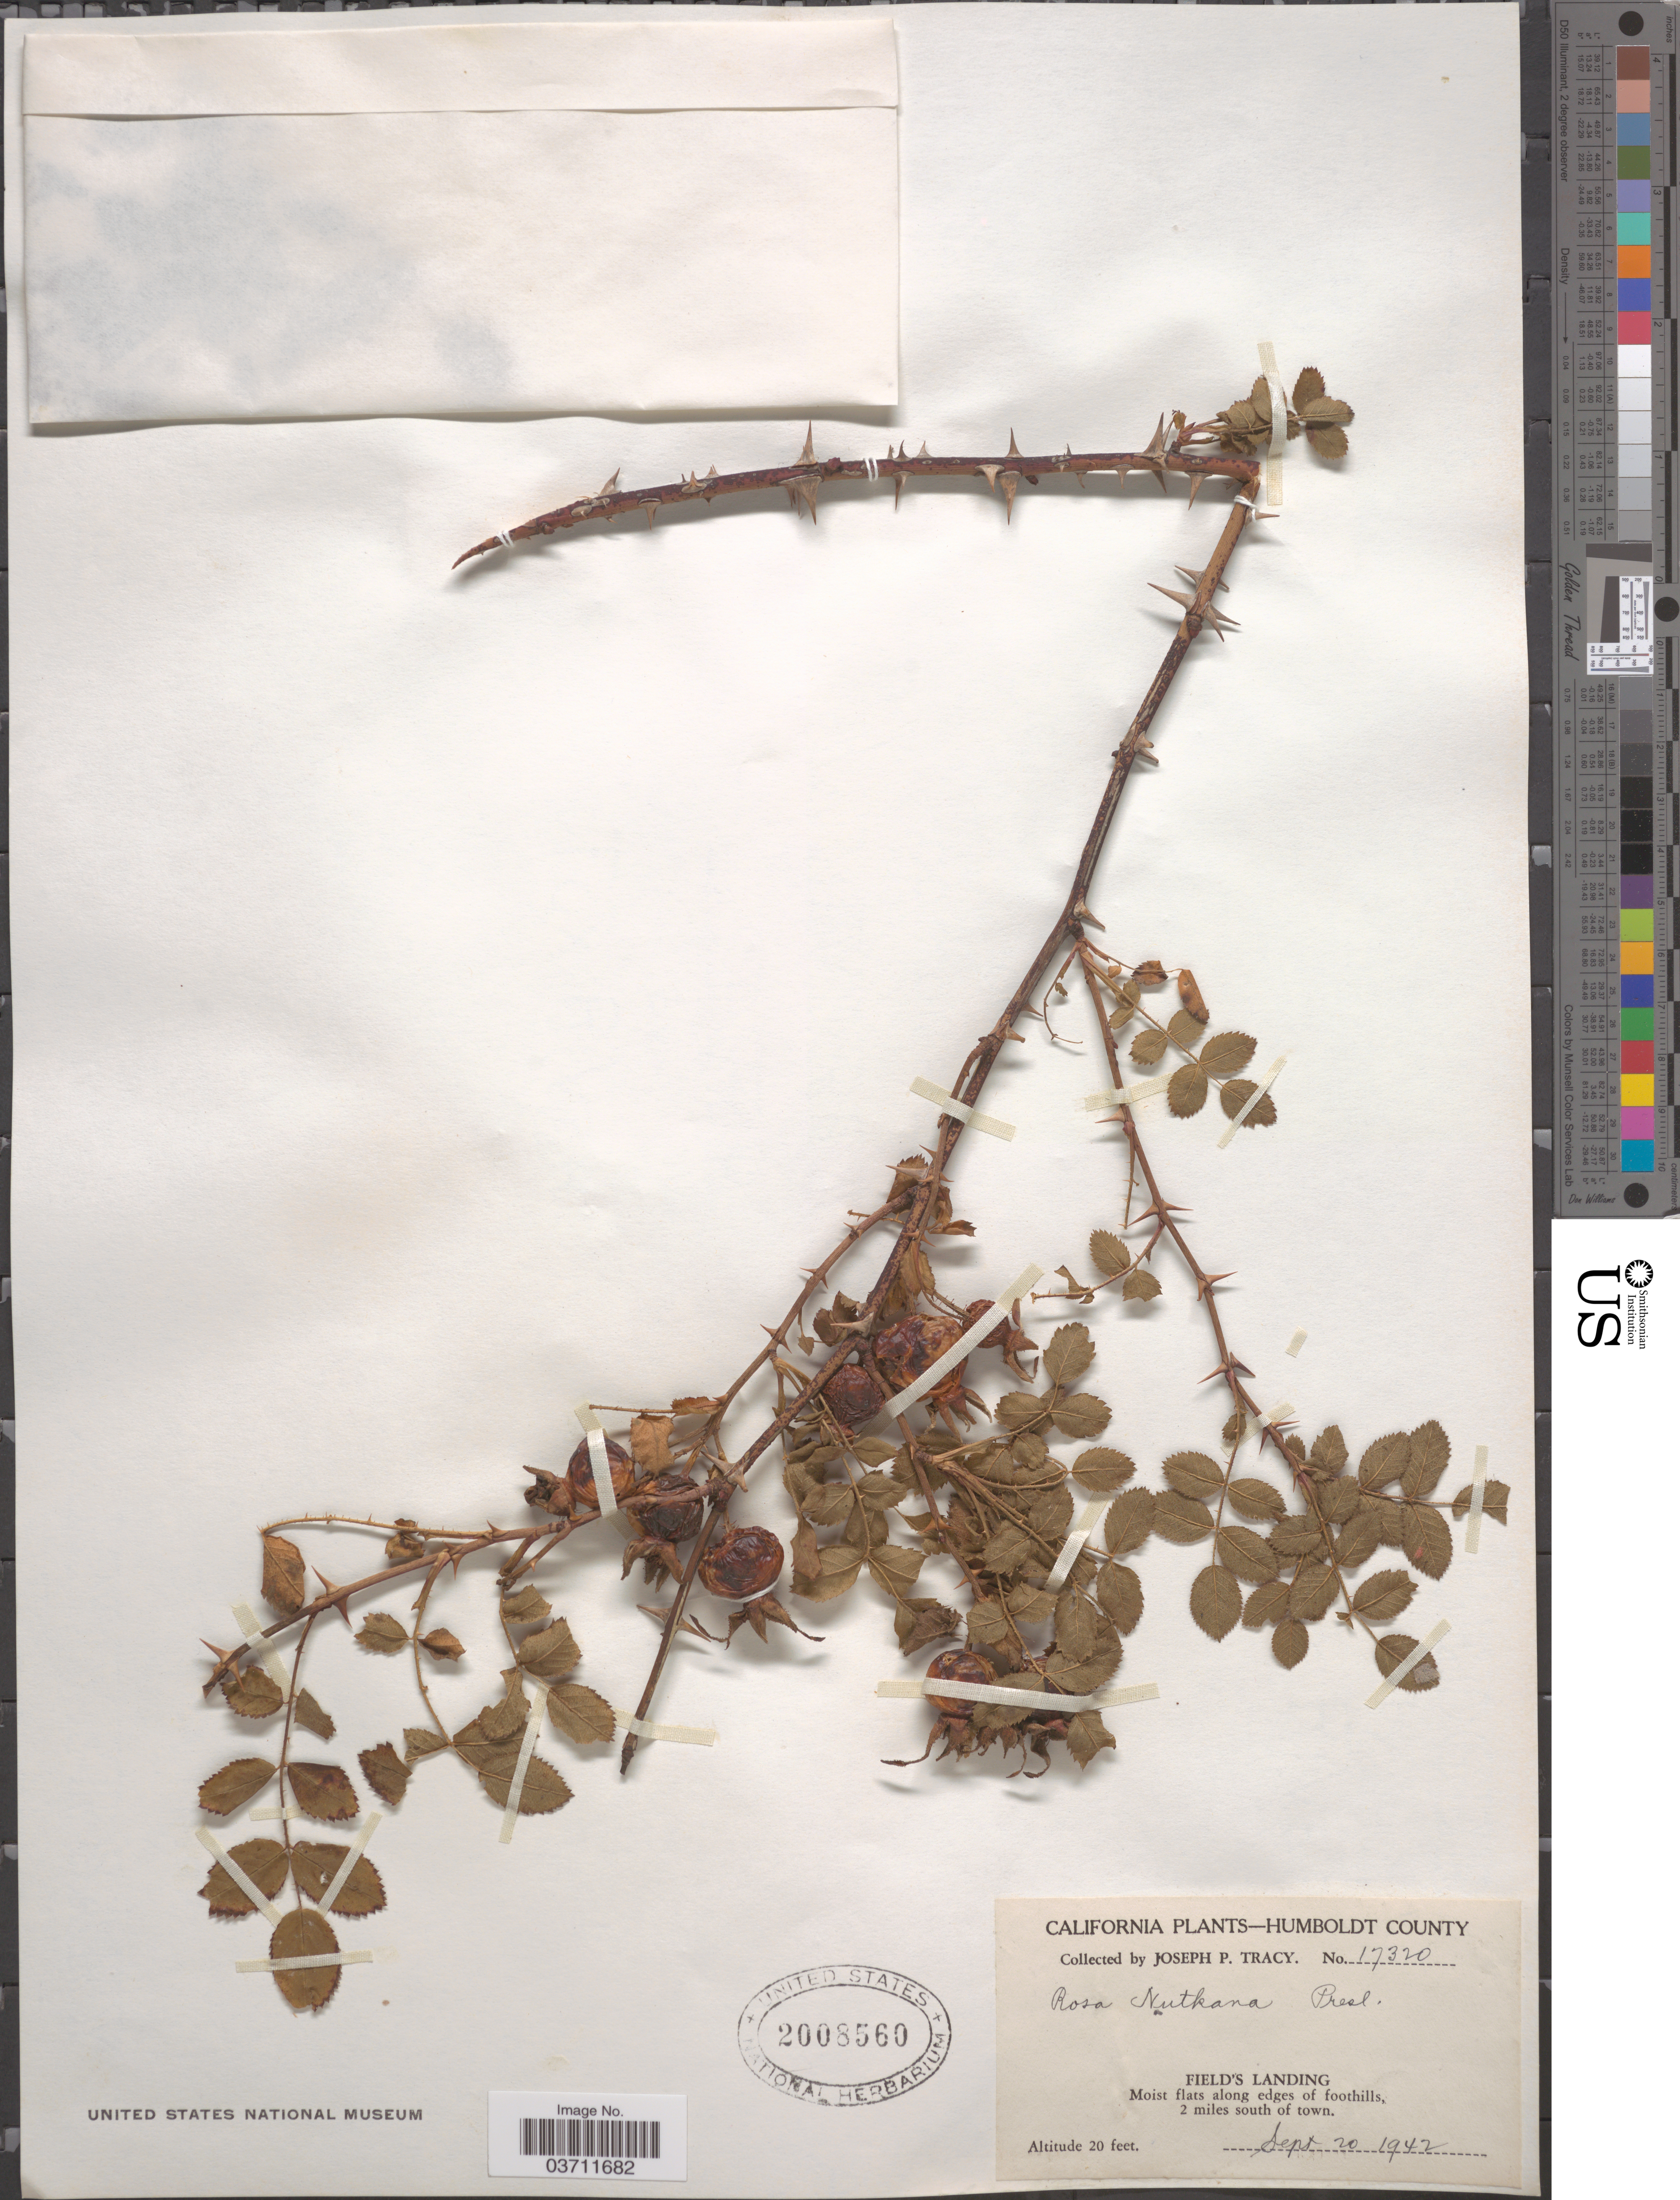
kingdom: Plantae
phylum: Tracheophyta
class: Magnoliopsida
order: Rosales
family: Rosaceae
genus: Rosa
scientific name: Rosa nutkana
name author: C. Presl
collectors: J. Tracy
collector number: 17320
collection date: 1942-09-20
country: United States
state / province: California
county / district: Humboldt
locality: Humboldt County. Field's Landing. Along edges of foothills, 2 miles south of town.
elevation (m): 6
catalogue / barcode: US 2008560